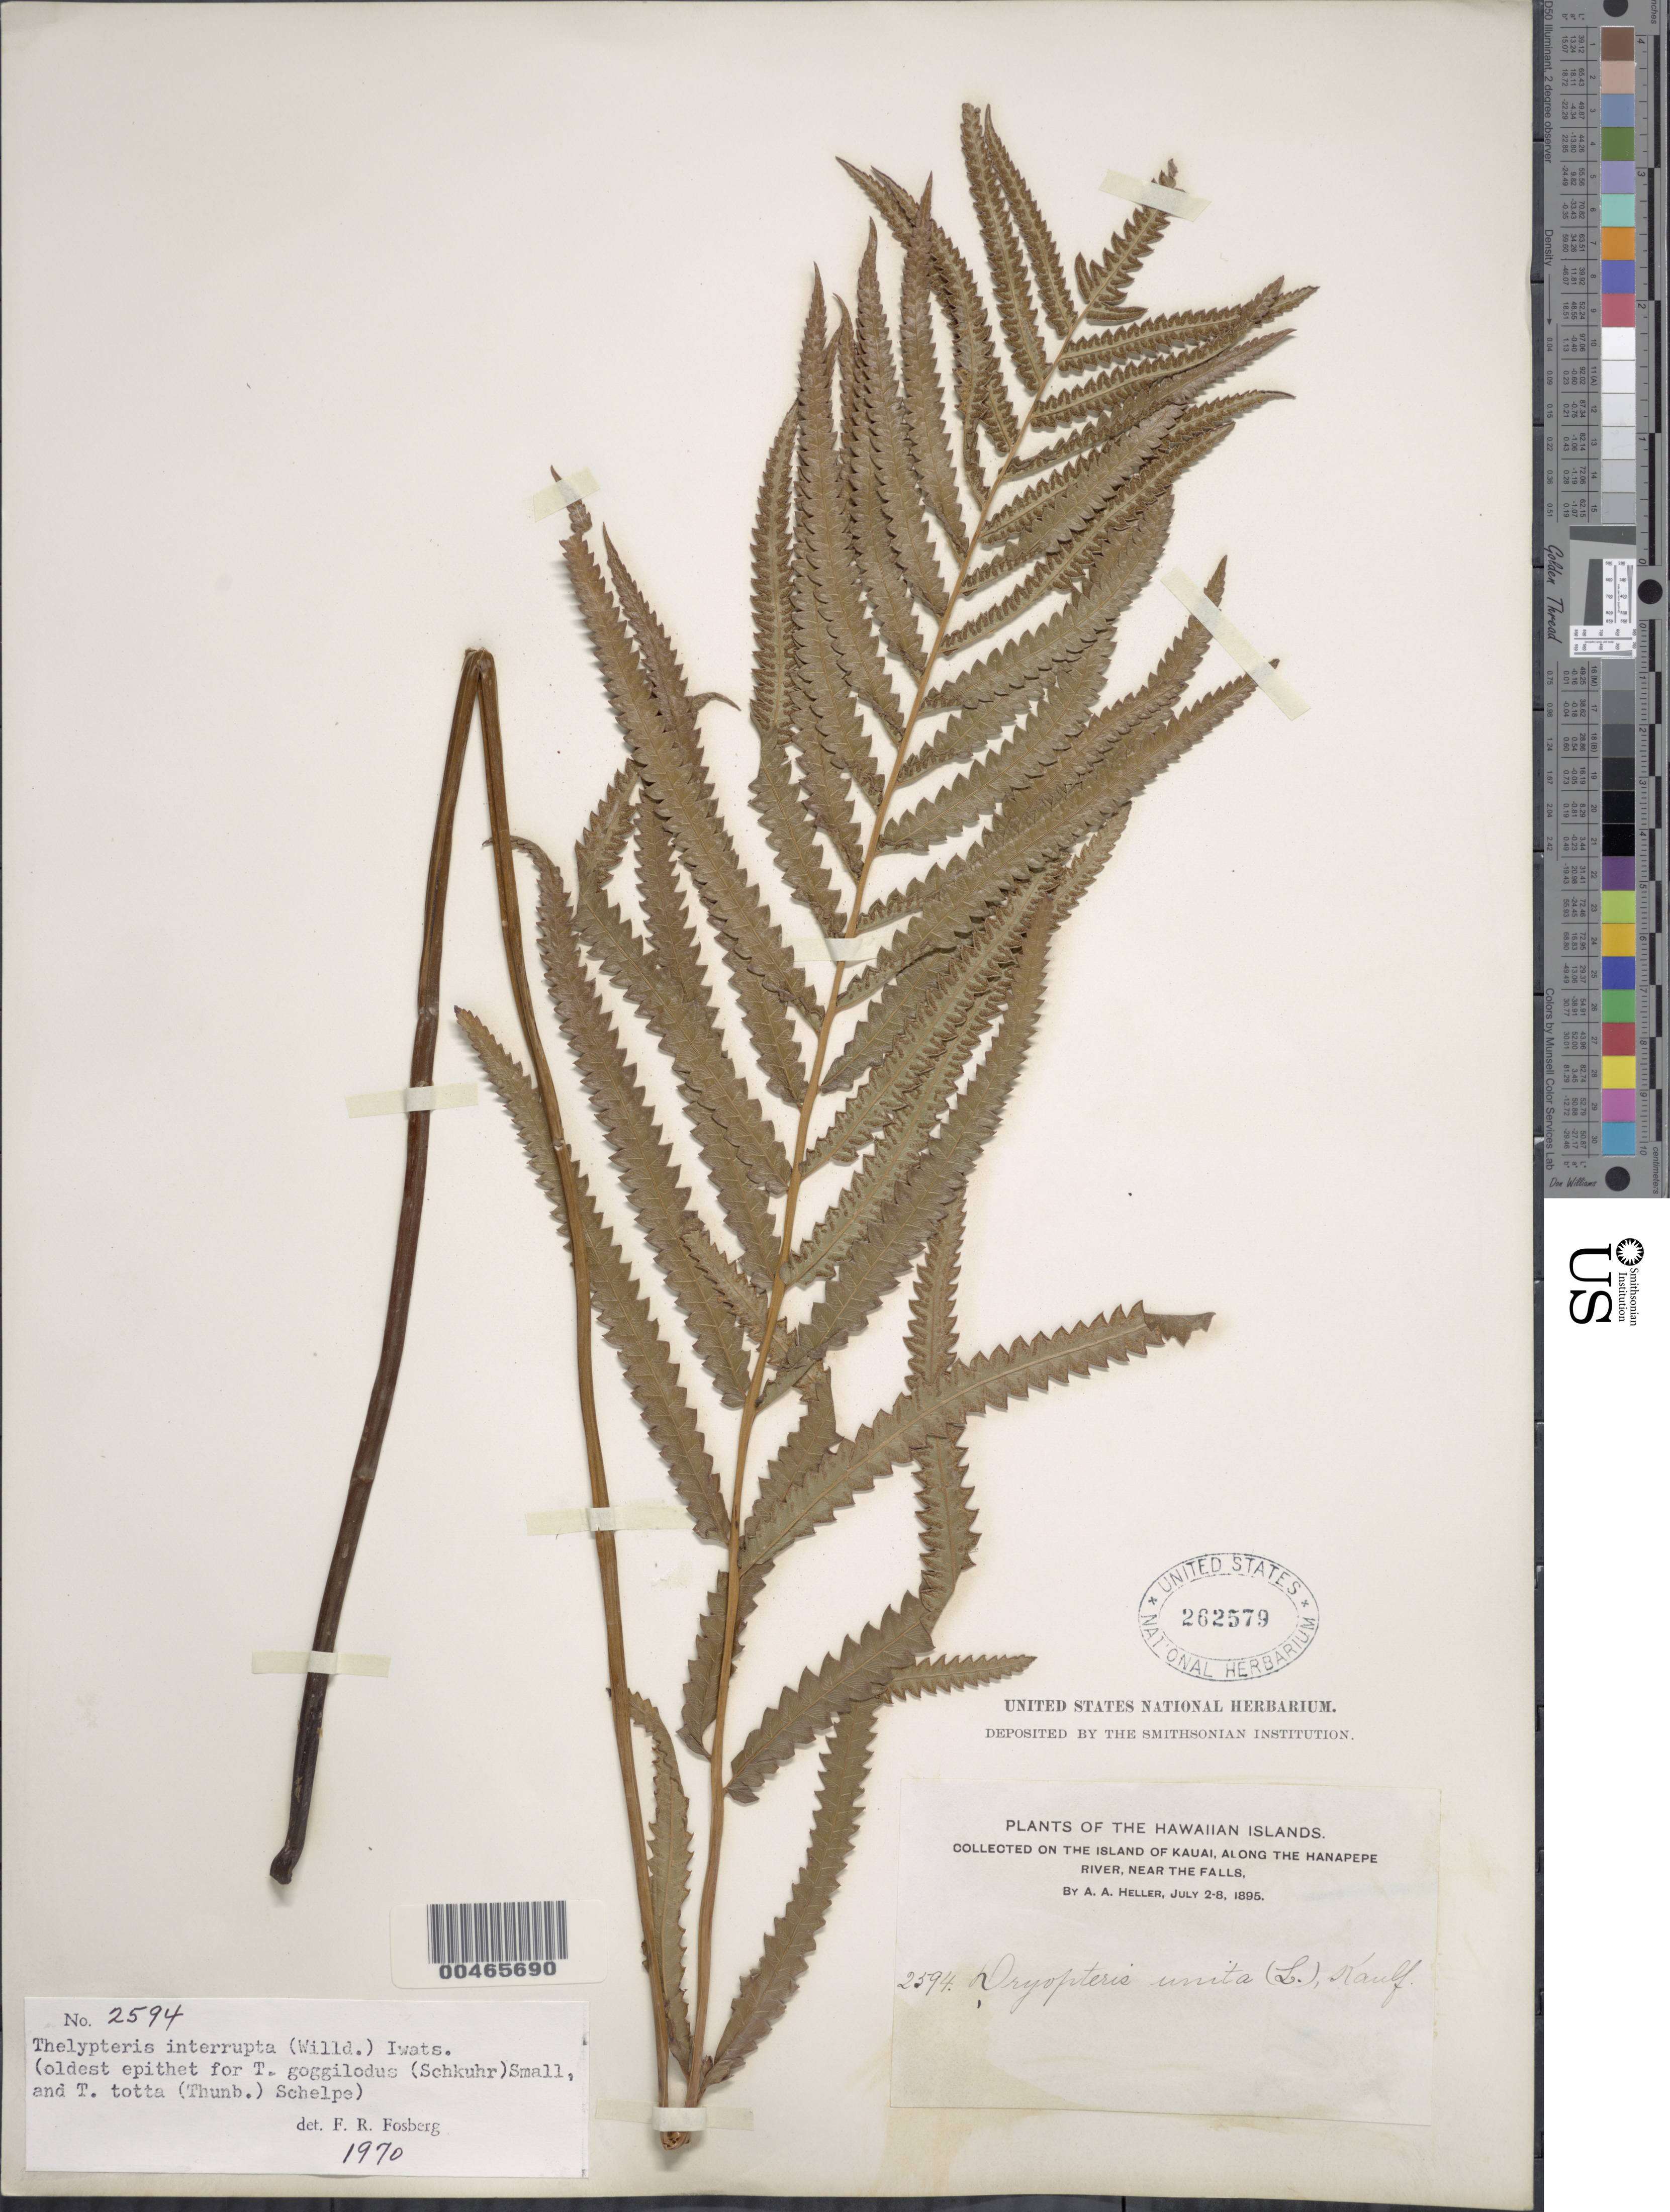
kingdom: Plantae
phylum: Tracheophyta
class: Polypodiopsida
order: Polypodiales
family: Thelypteridaceae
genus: Cyclosorus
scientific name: Cyclosorus interruptus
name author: (Willd.) H. Itô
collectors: A. A. Heller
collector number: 2594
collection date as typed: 2 Jul 1895 to 8 Jul 1895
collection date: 1895-07-02/1895-07-08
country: United States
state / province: Hawaii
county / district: Kauai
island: Kaua'i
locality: Along the Hanapepe River, near the Falls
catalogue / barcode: US 262579